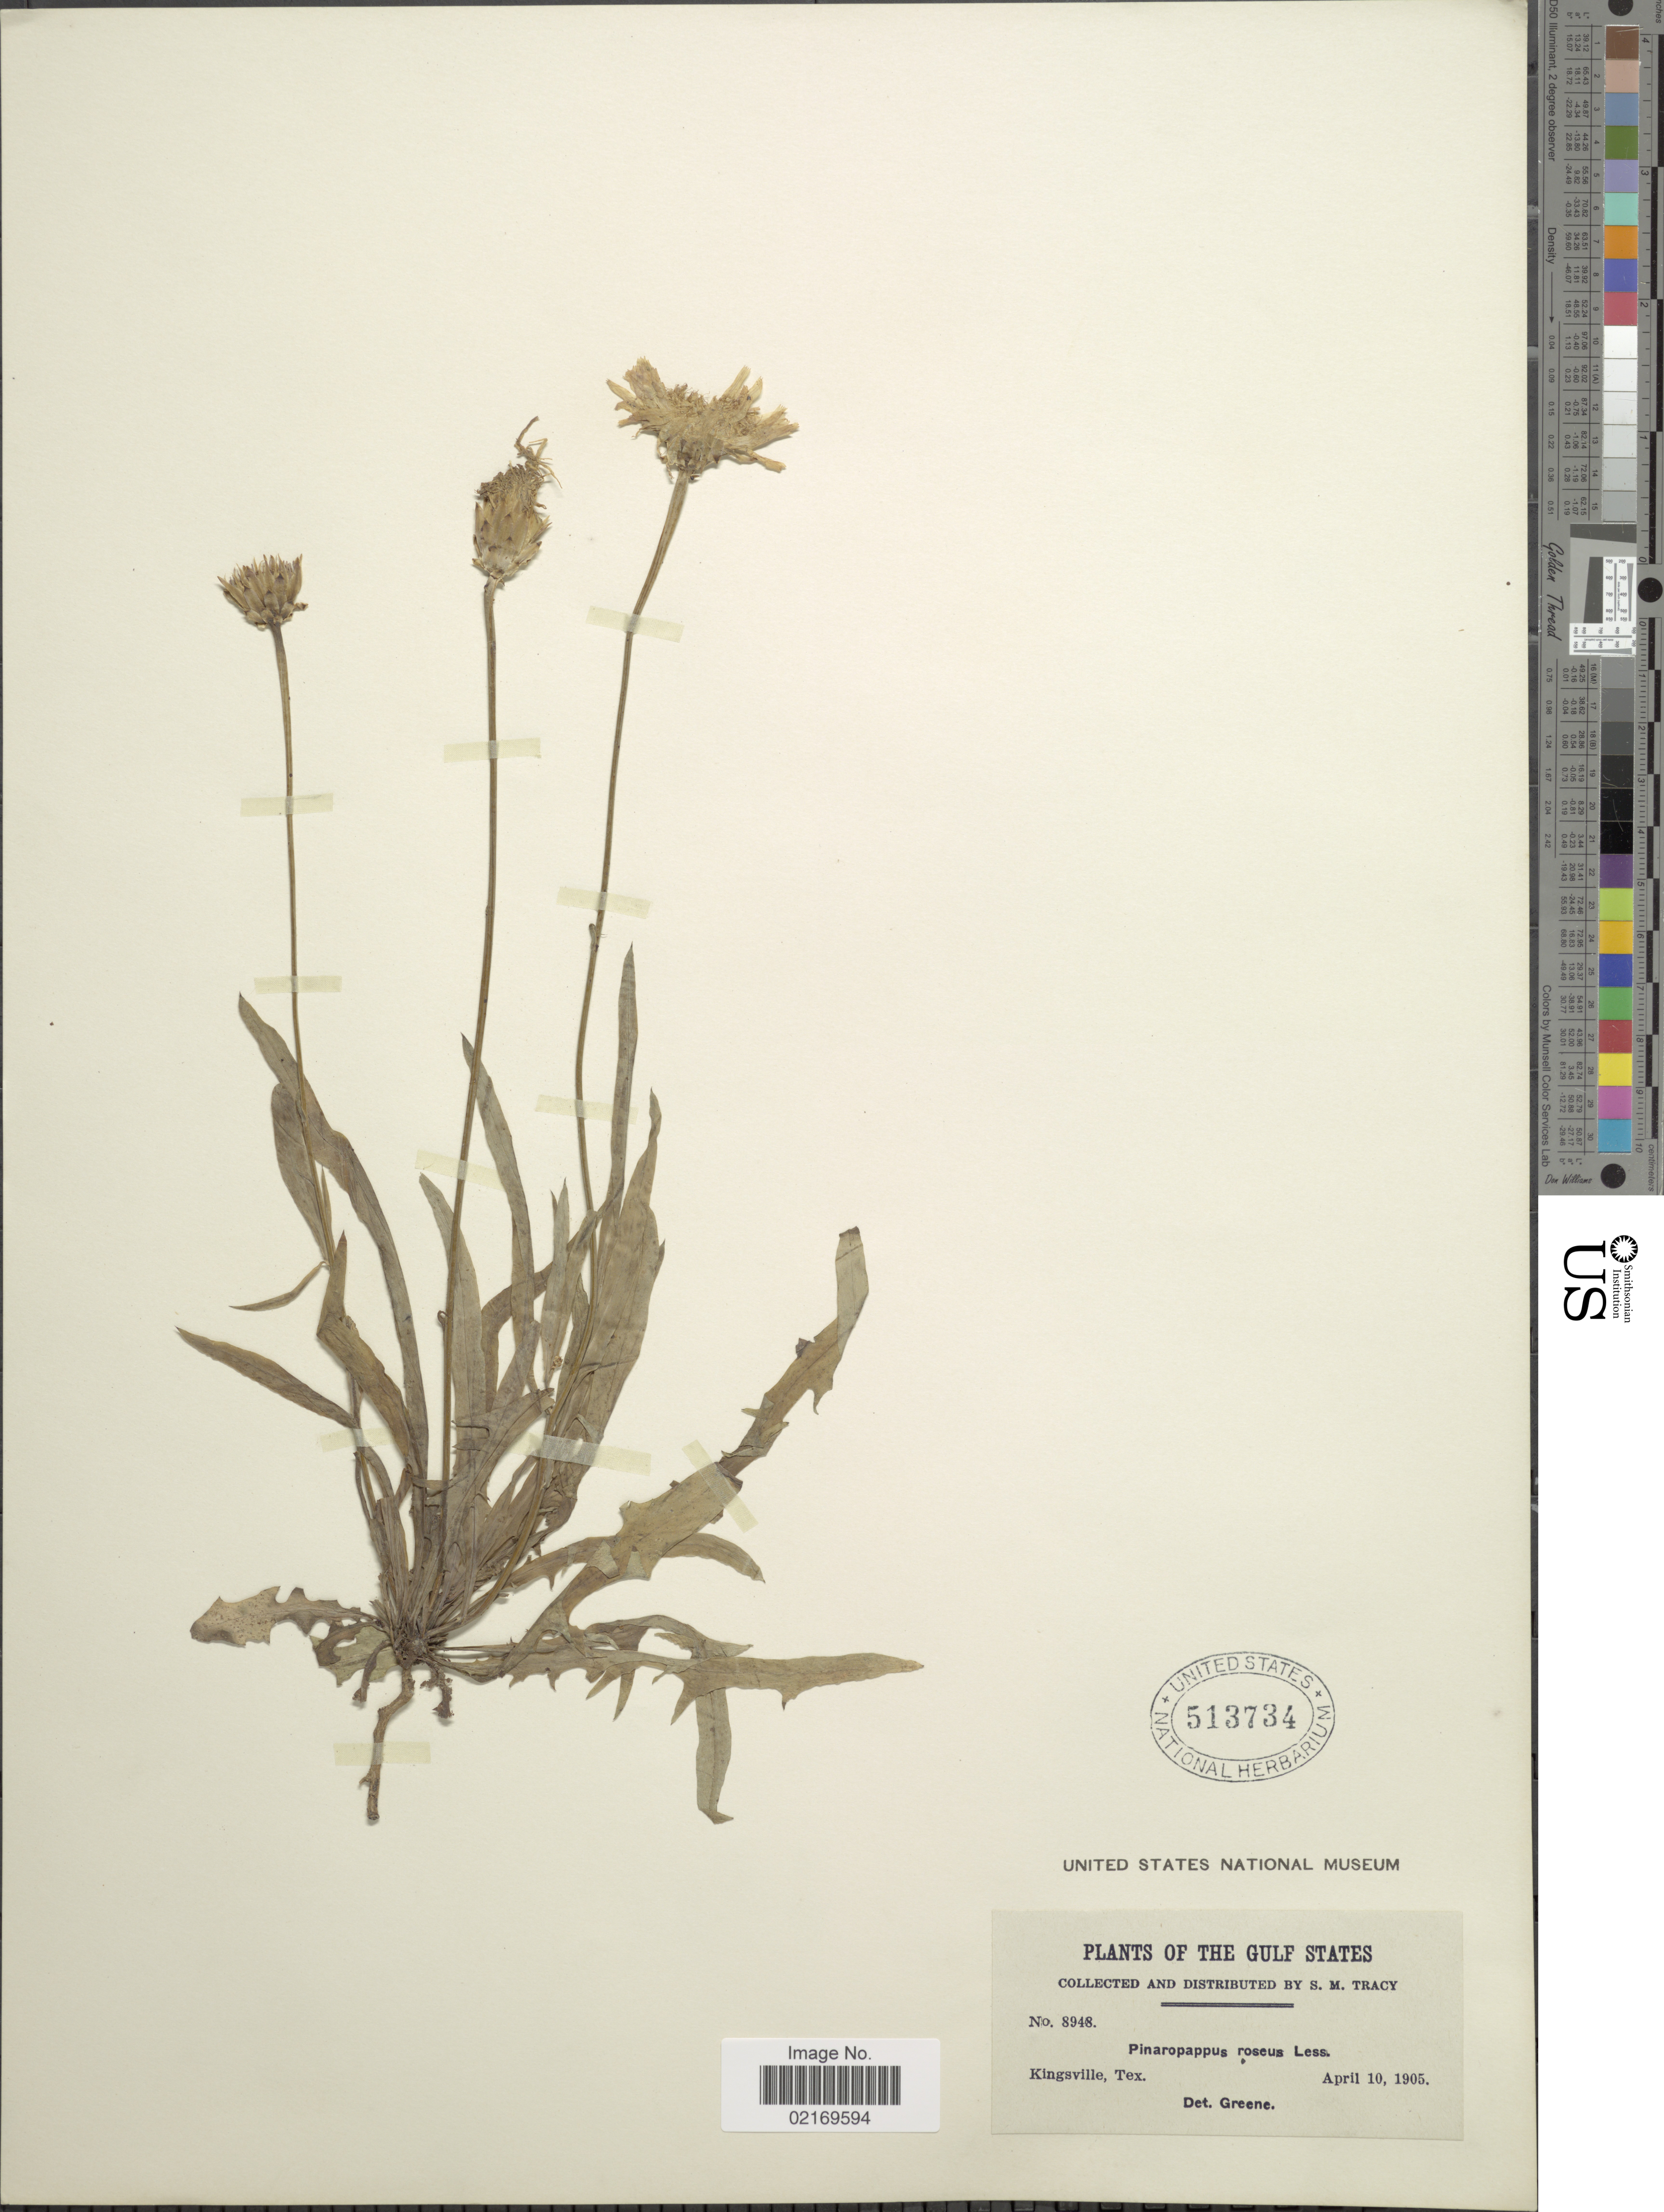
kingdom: Plantae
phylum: Tracheophyta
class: Magnoliopsida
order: Asterales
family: Asteraceae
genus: Pinaropappus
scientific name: Pinaropappus roseus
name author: Less.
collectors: S. M. Tracy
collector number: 8948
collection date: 1905-04-10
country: United States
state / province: Texas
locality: The Gulf States, Kingville, Tex.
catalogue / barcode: US 513734